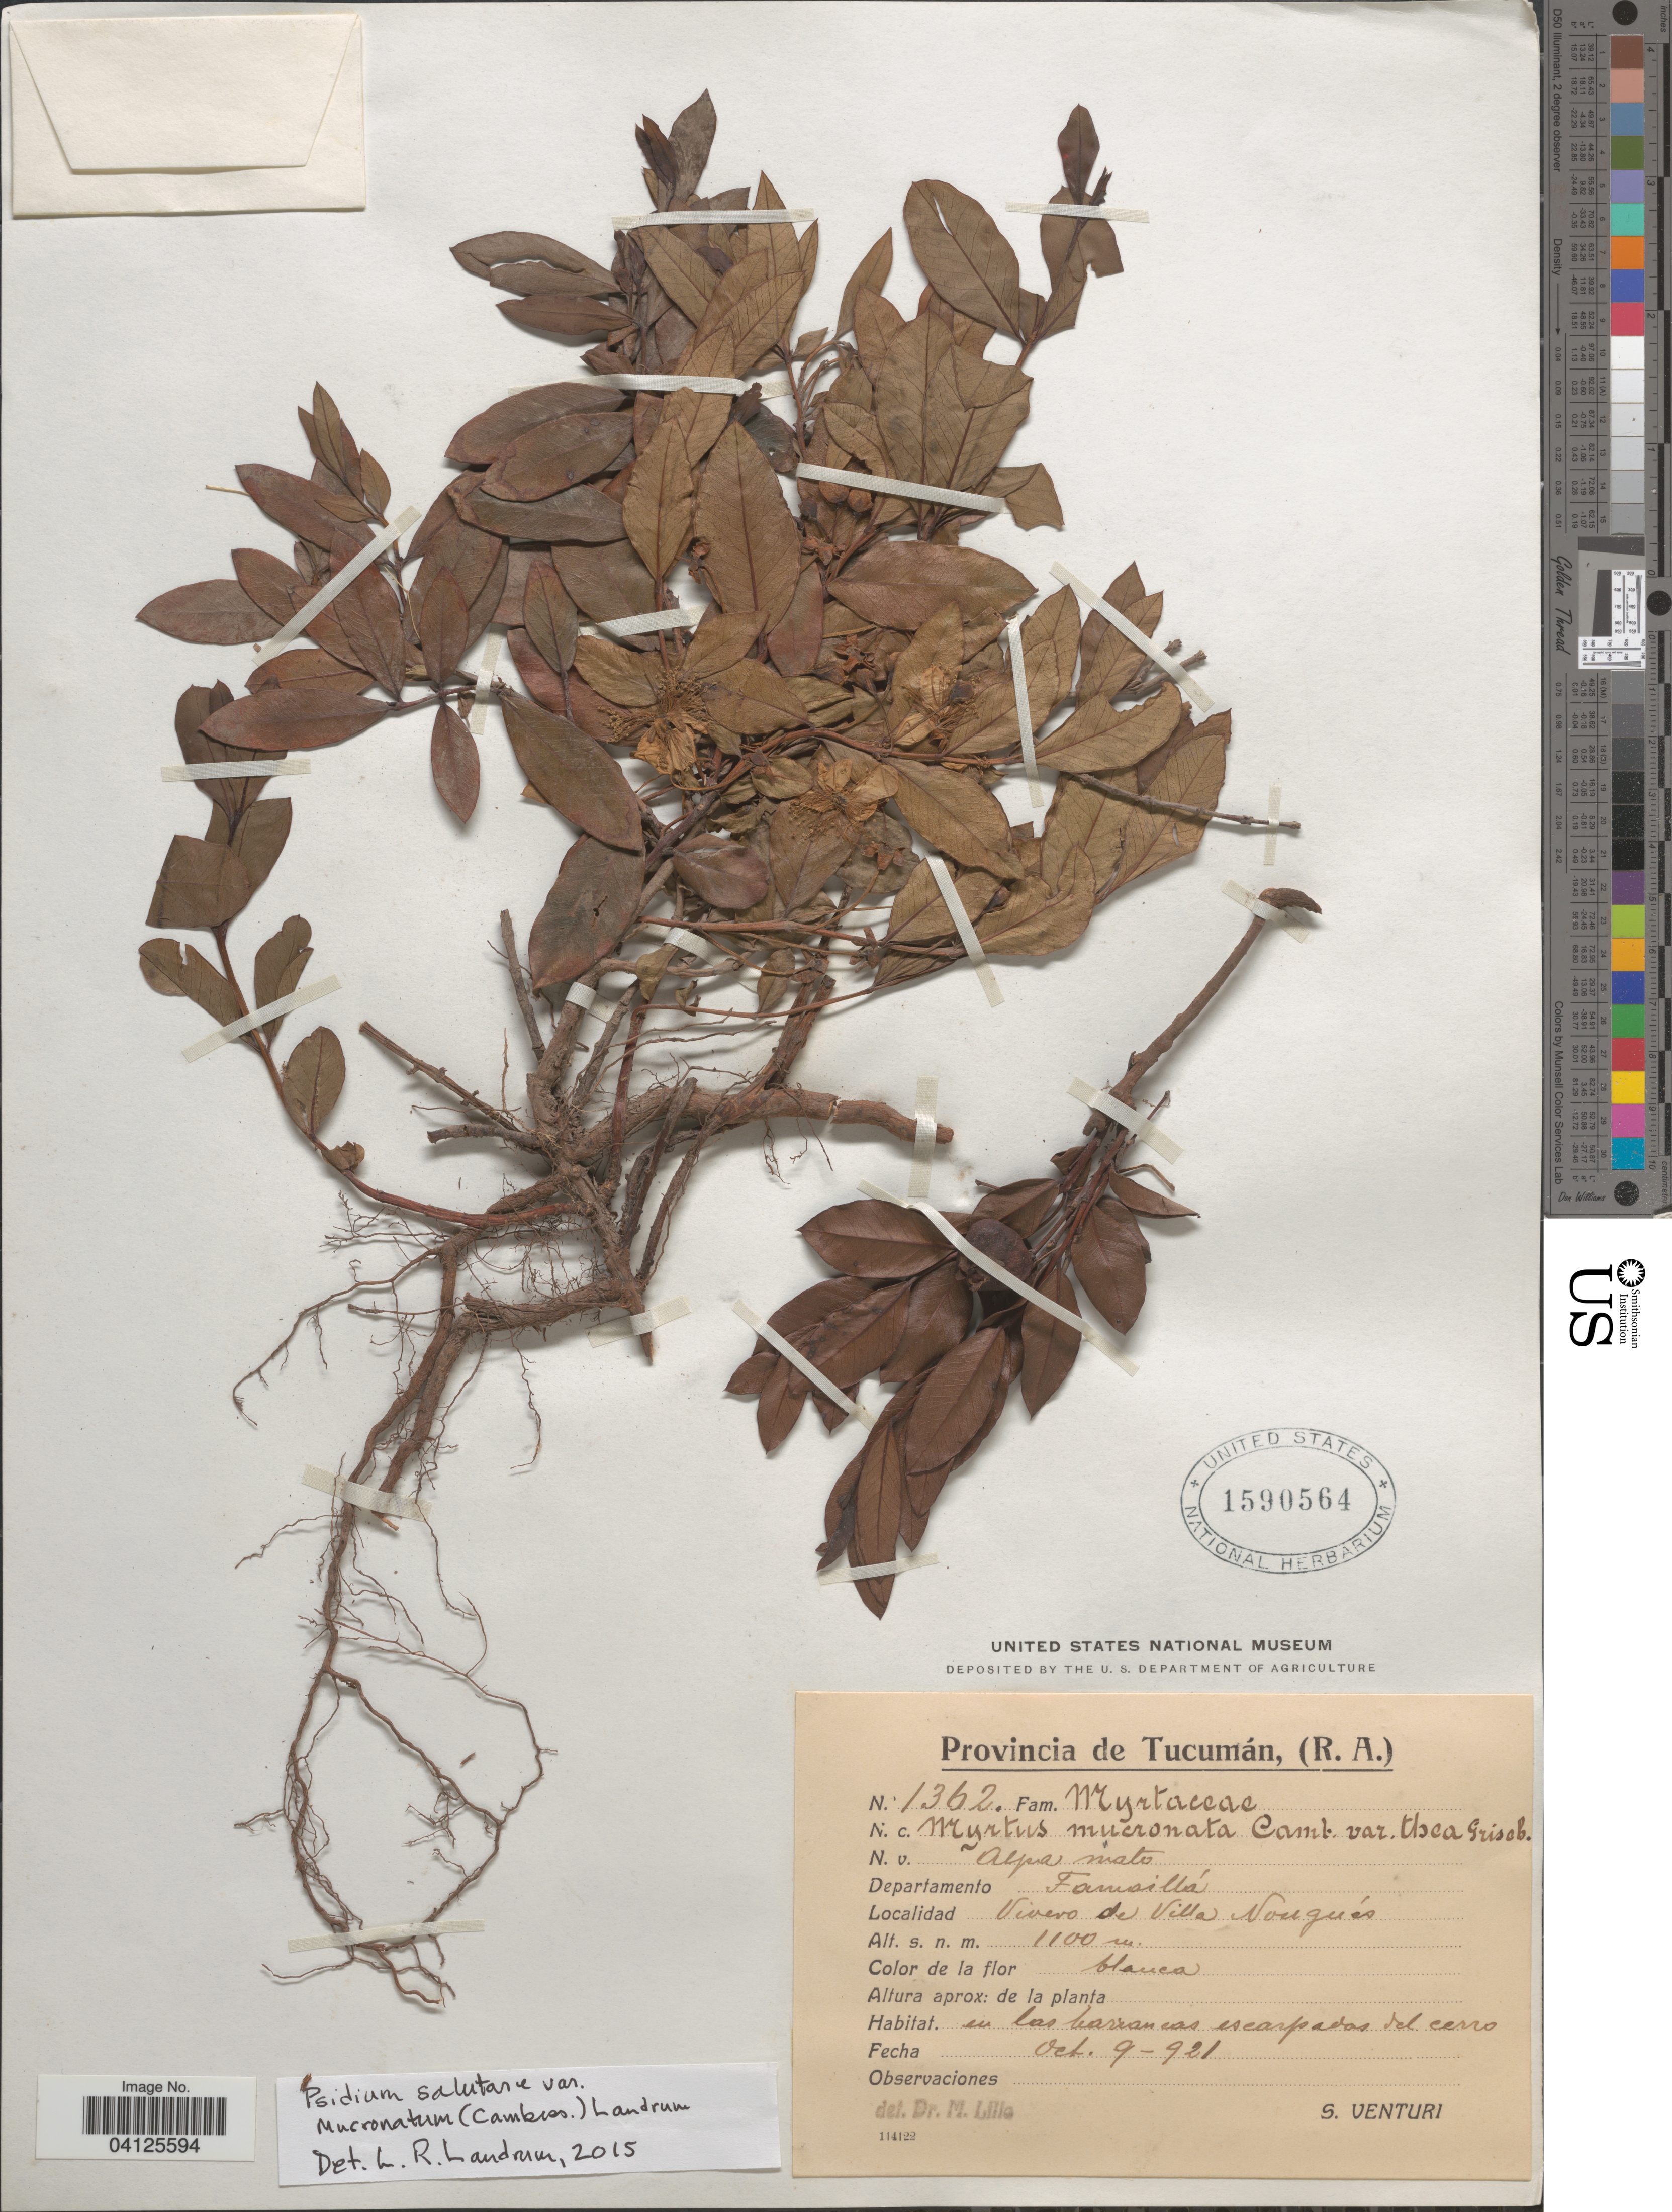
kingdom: Plantae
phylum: Tracheophyta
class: Magnoliopsida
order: Myrtales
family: Myrtaceae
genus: Psidium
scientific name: Psidium salutare var. mucronatum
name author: (Cambess.) Landrum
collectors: S. Venturi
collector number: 1362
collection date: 1921-10-09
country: Argentina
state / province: Tucuman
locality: Departamento Famsillá. Vivero de Villa Nougués.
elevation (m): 1100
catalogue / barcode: US 1590564